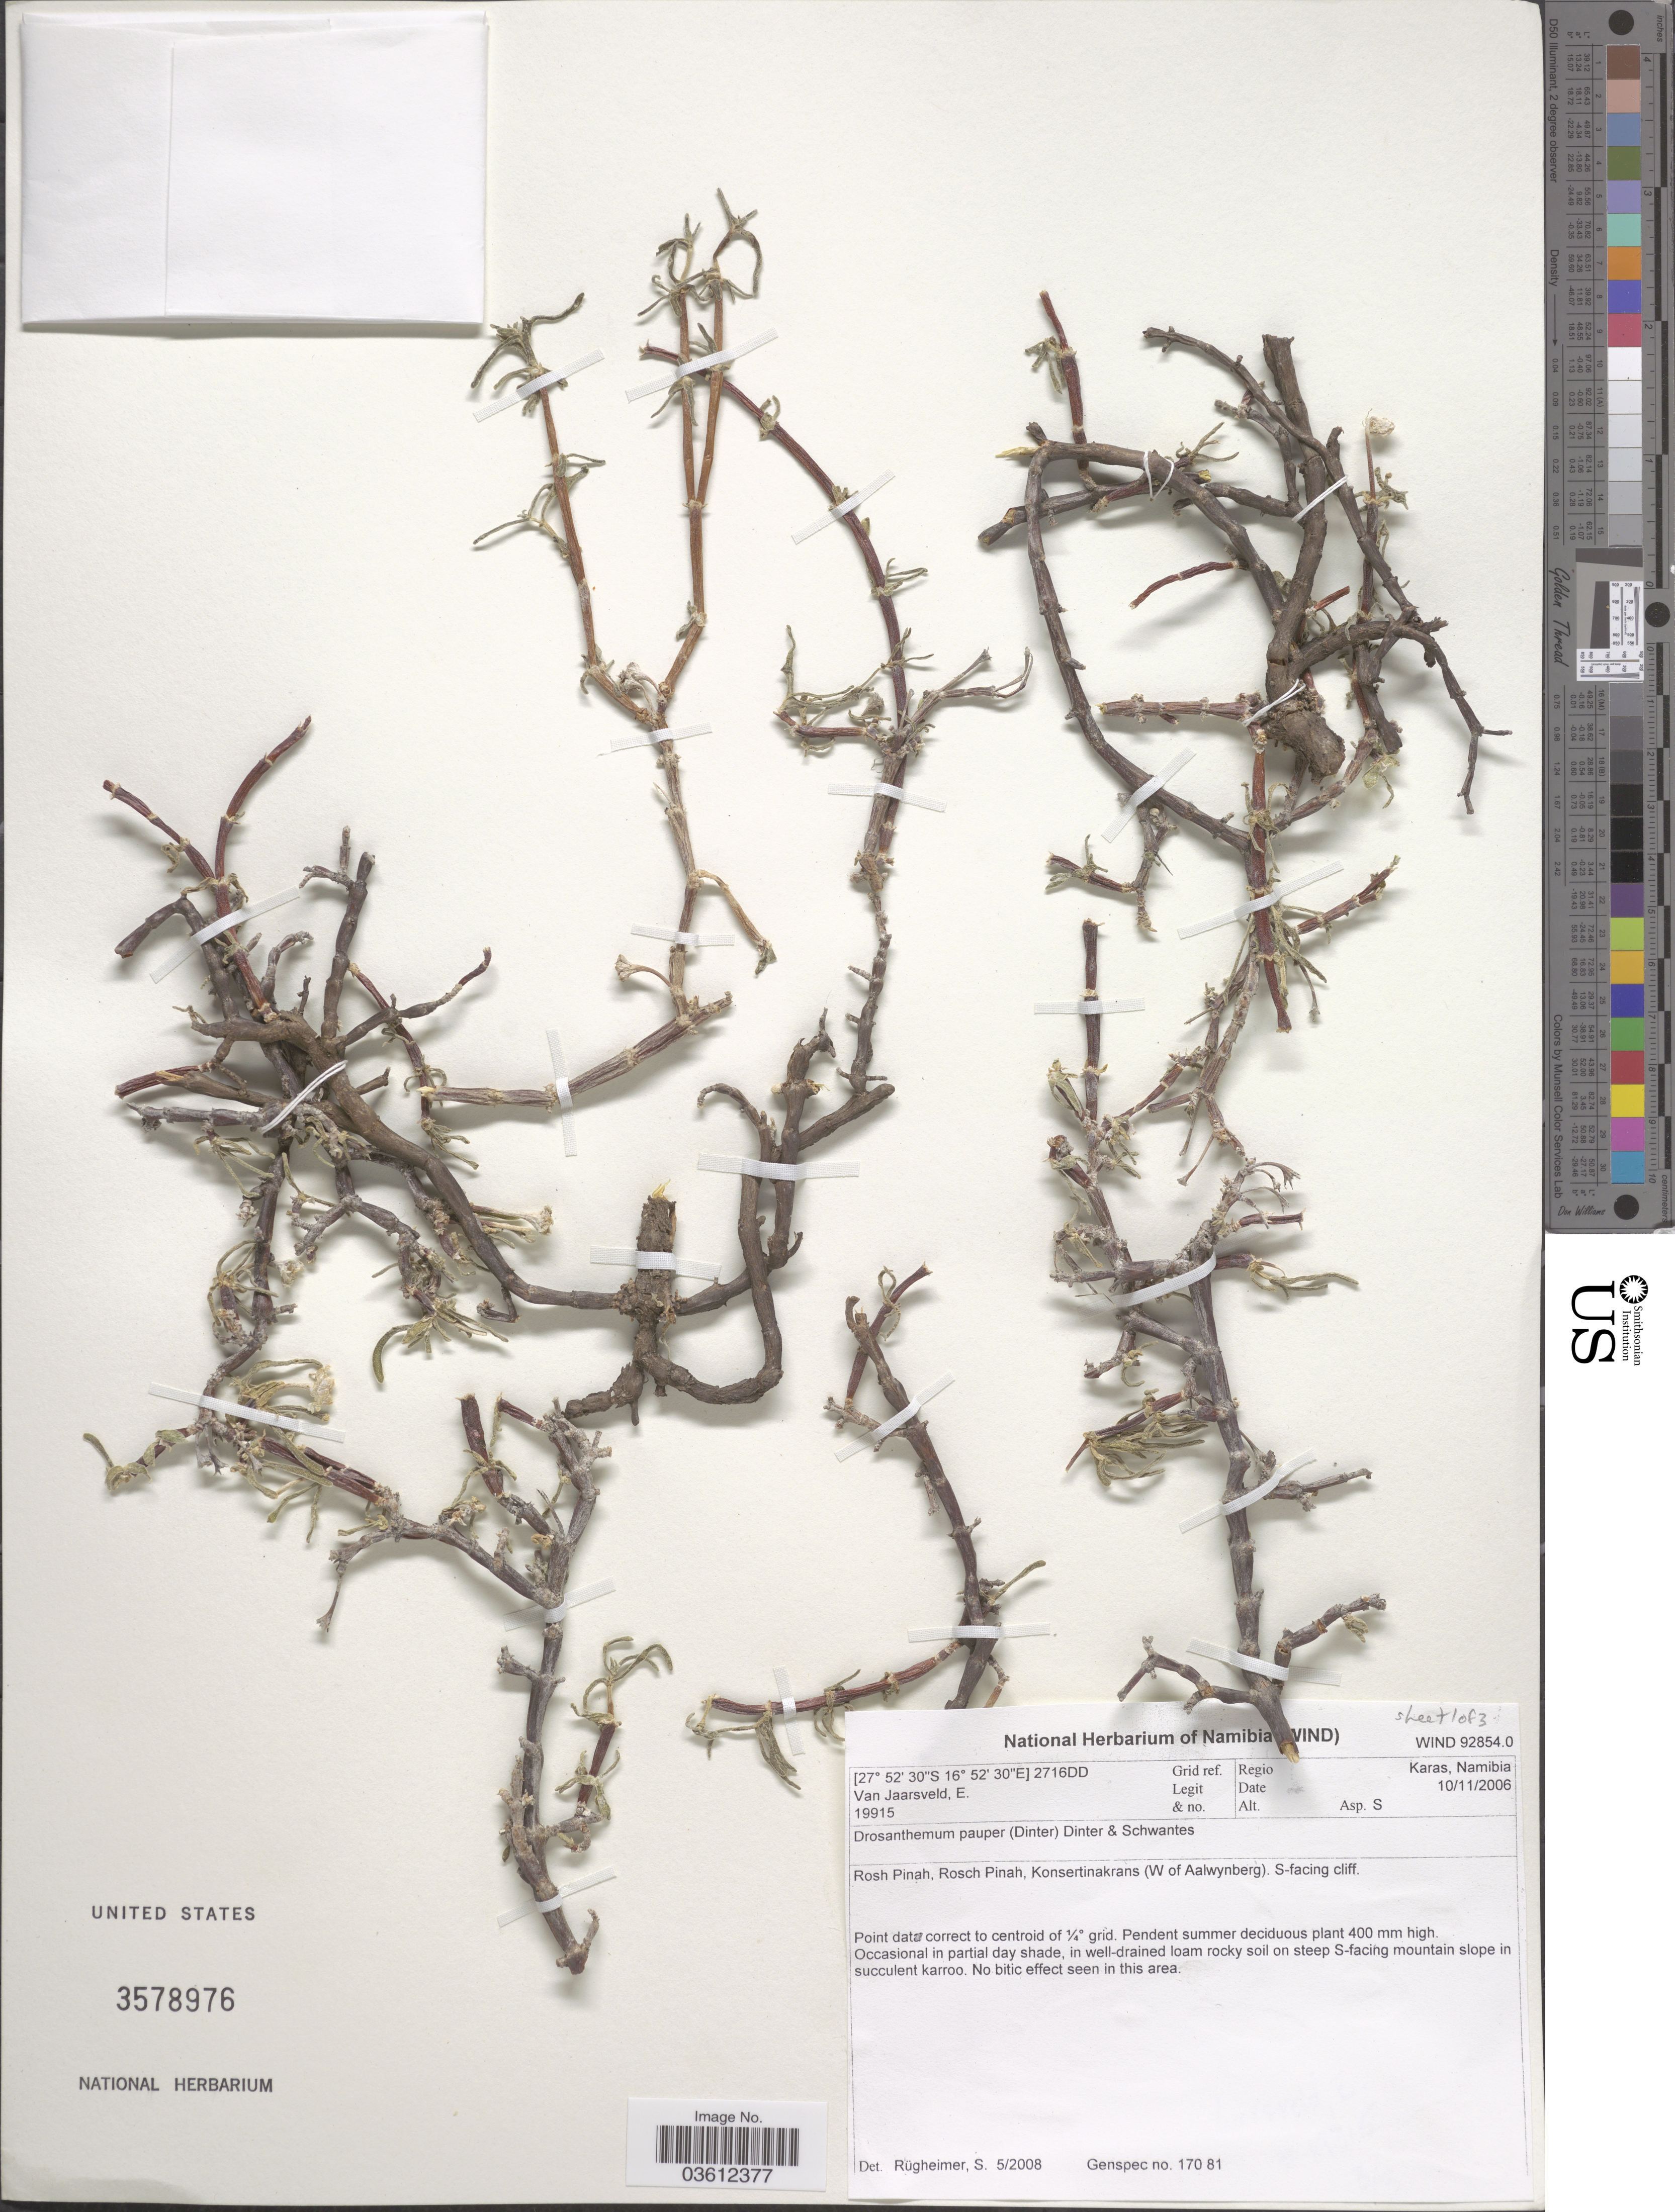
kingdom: Plantae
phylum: Tracheophyta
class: Magnoliopsida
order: Caryophyllales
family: Aizoaceae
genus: Drosanthemum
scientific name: Drosanthemum pauper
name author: Dinter & Schwantes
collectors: E. van Jaarsveld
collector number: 19915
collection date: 2006-11-10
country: Namibia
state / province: Karas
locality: Grid ref. 2716DD. Regio Karas. Rosh Pinah, Rosch Pinah, Konsertinakrans (W of Aalwynberg). S-facing cliff.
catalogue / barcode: US 3578976